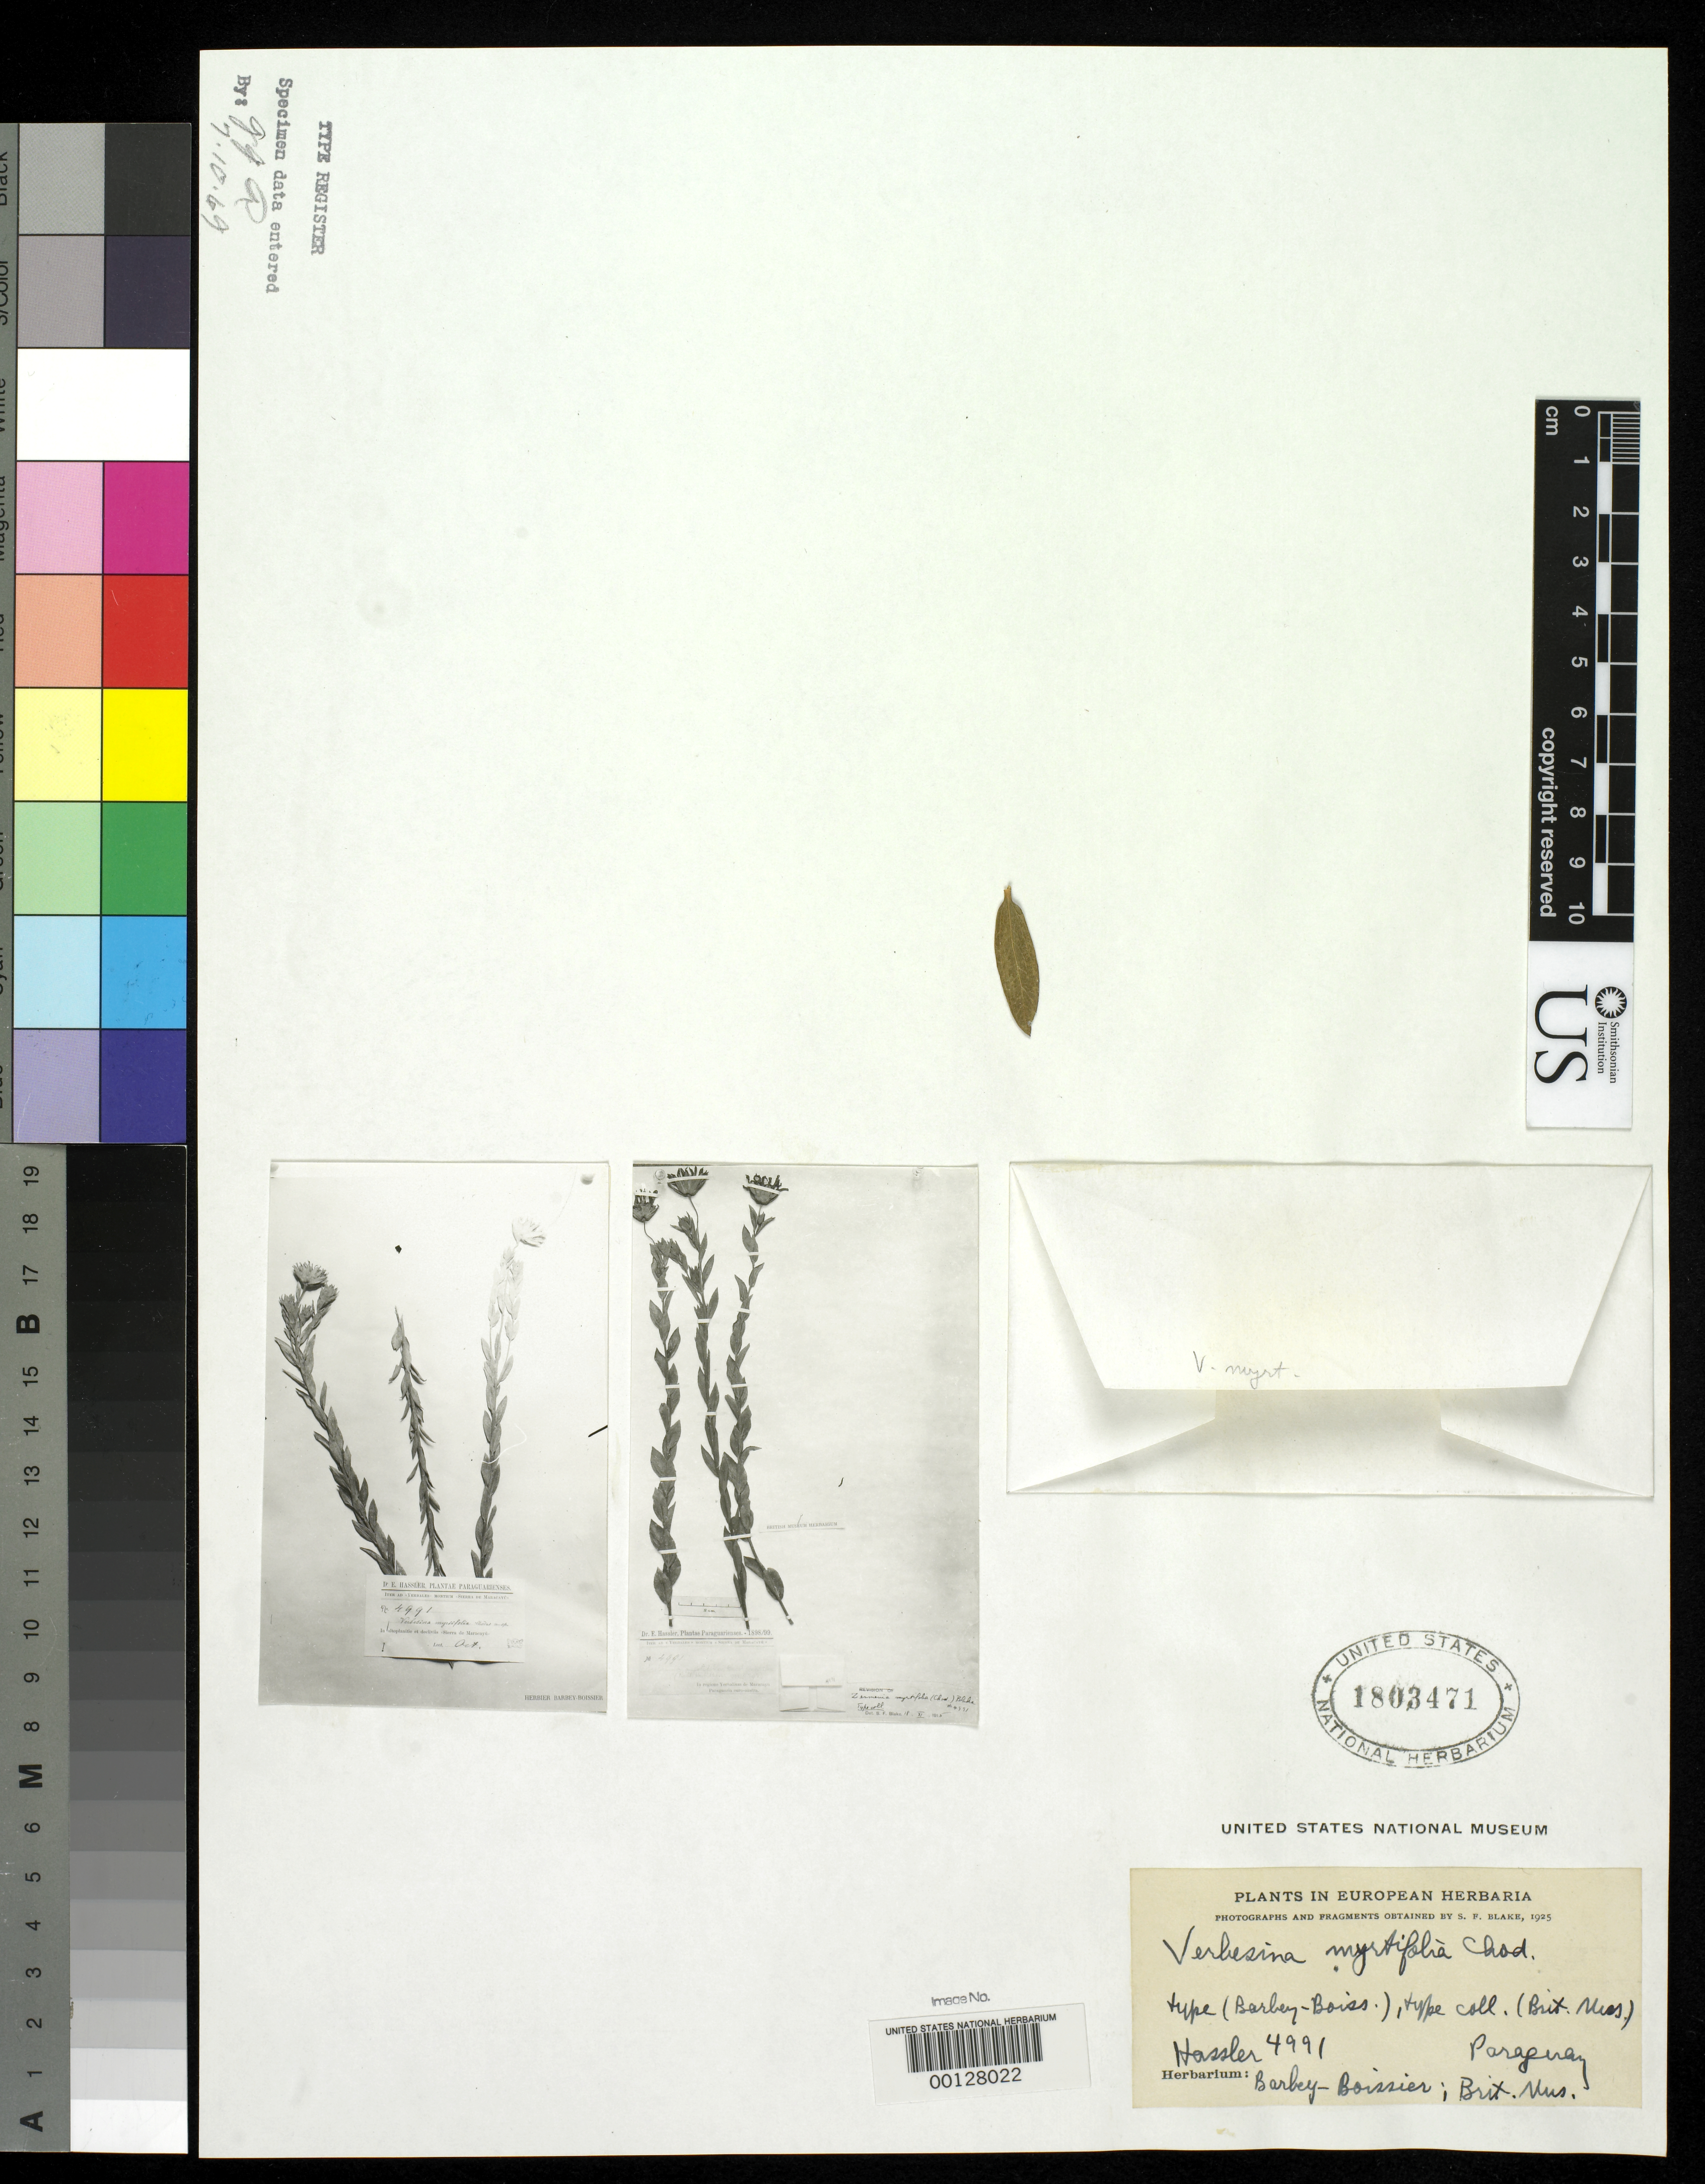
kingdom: Plantae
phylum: Tracheophyta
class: Magnoliopsida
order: Asterales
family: Asteraceae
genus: Verbesina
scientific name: Verbesina myrtifolia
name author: Chodat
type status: Isotype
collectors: E. Hassler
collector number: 4991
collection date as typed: Oct 1898 to -- Oct 1899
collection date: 1898-10/1899-10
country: Paraguay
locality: Yerbales, Sierra Maracayu.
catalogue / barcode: US 1803471